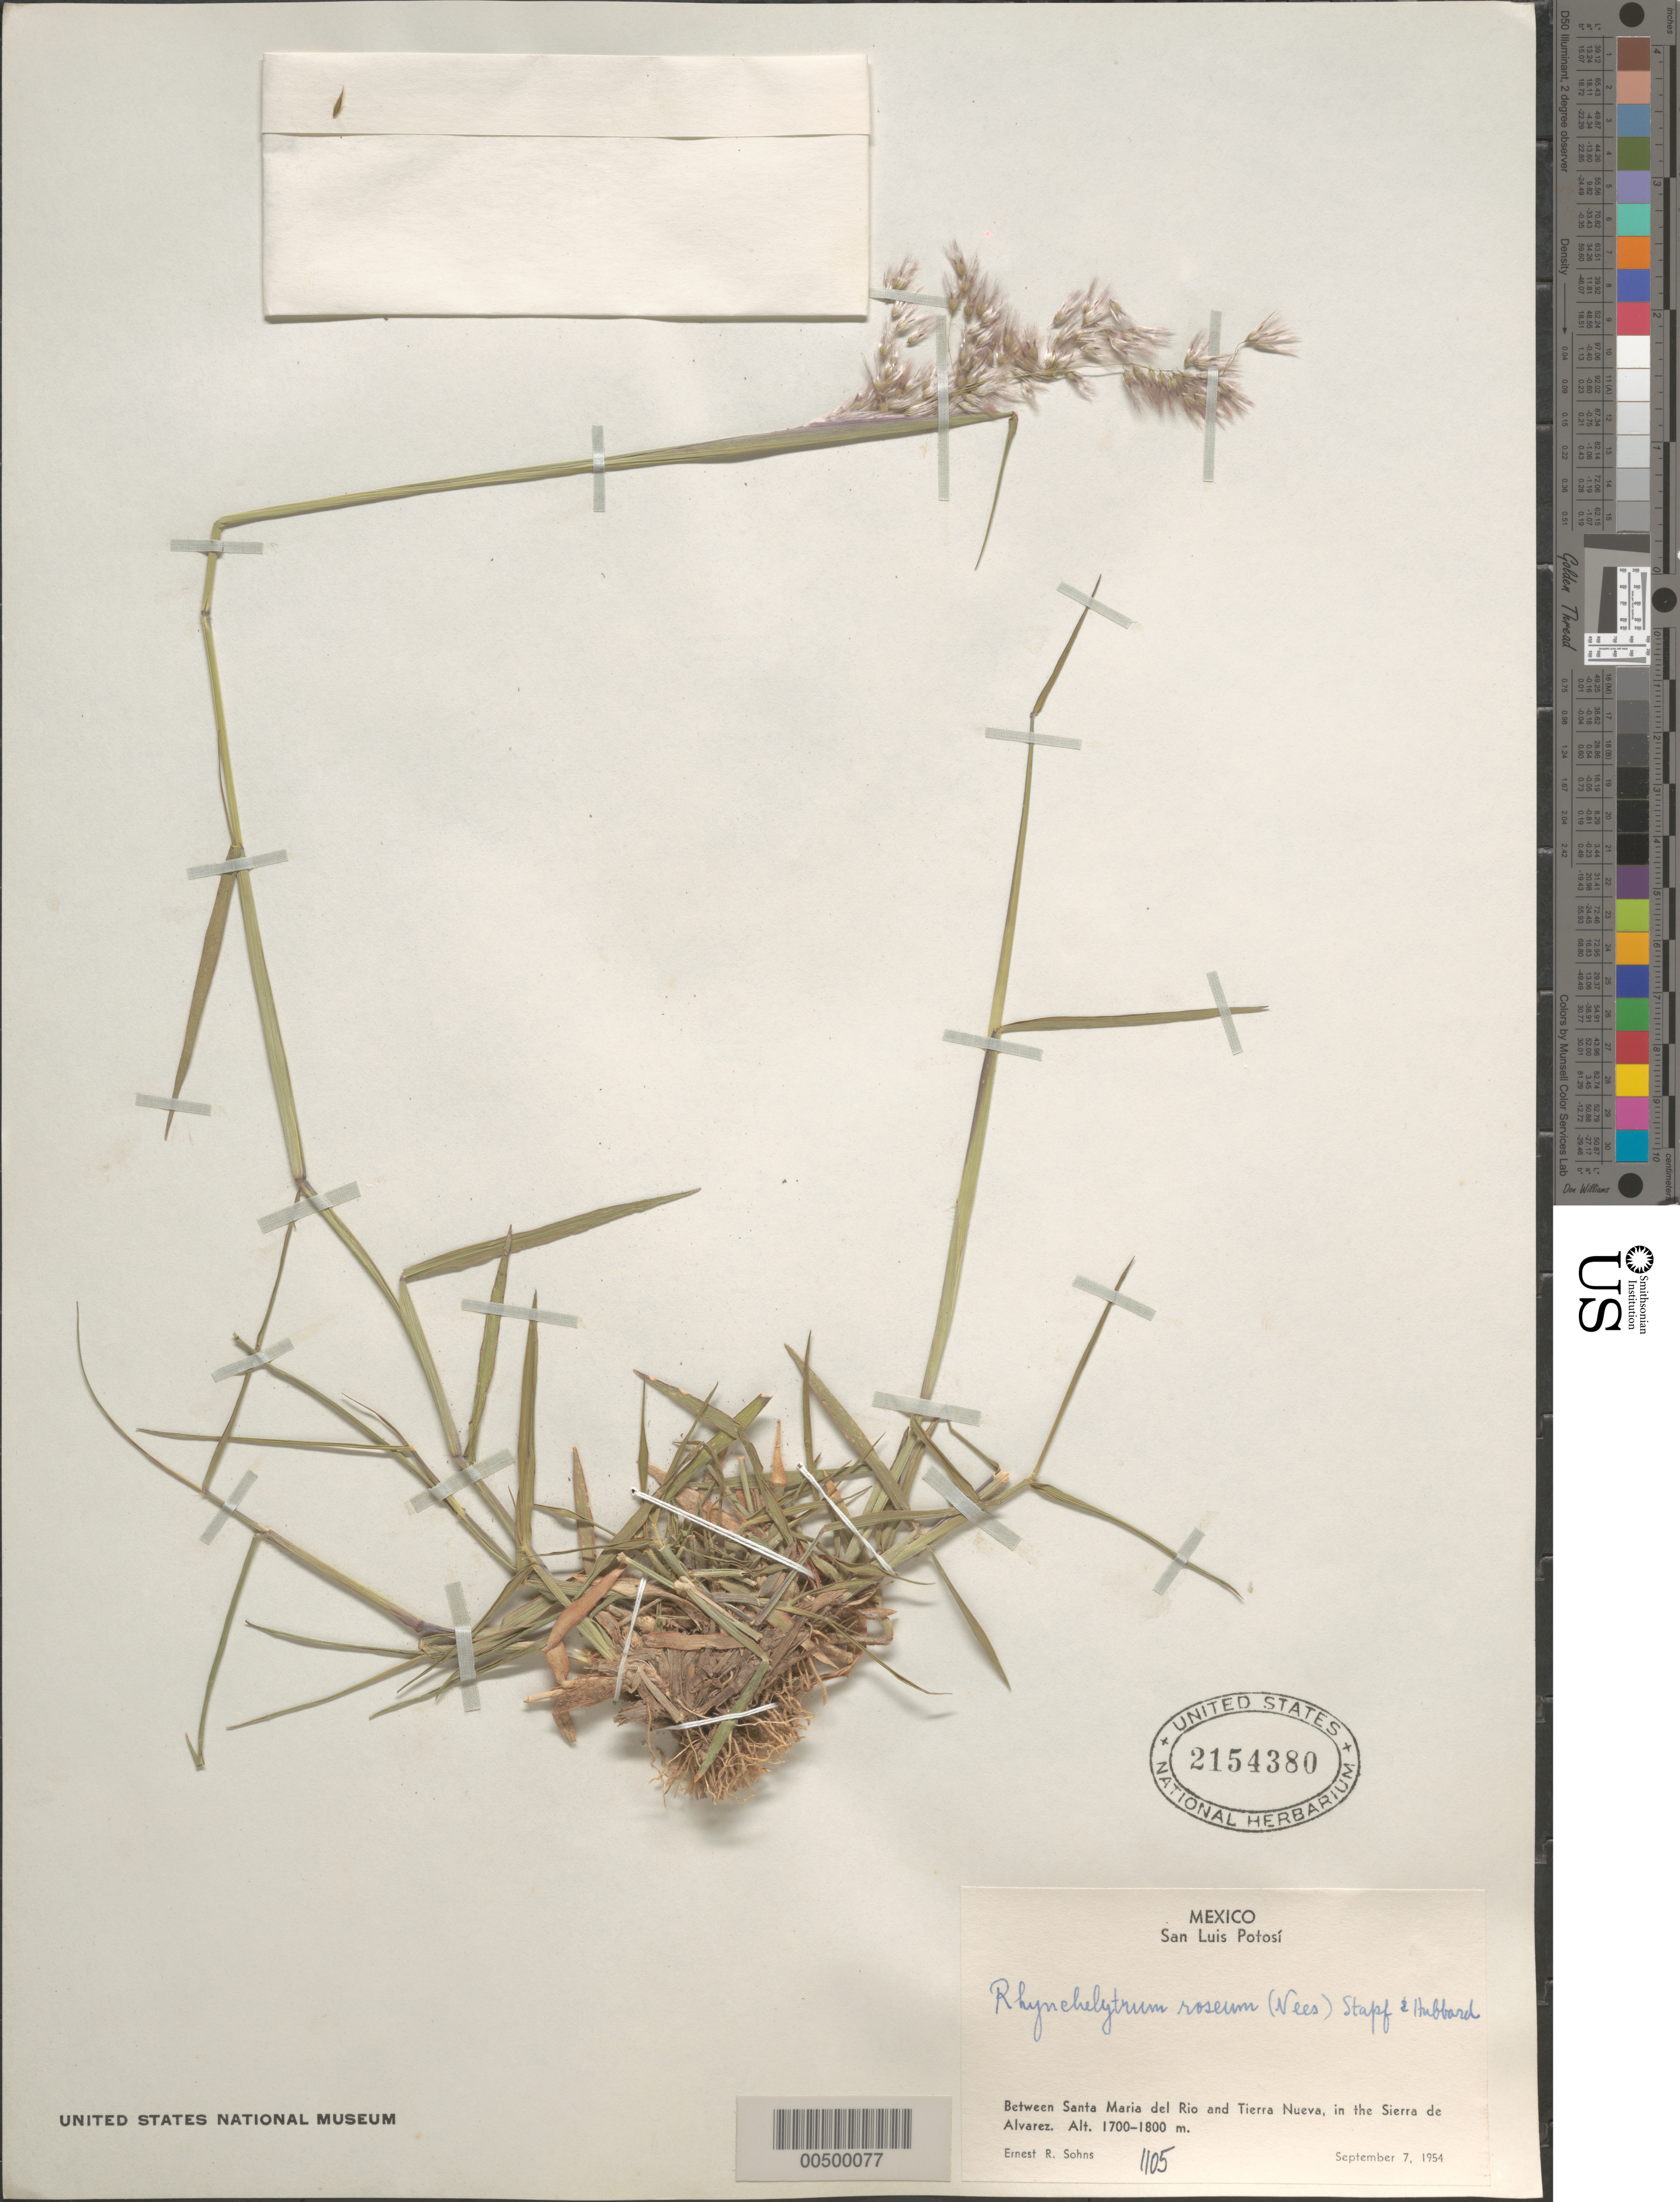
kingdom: Plantae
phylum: Tracheophyta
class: Liliopsida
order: Poales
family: Poaceae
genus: Rhynchelytrum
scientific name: Rhynchelytrum repens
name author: (Willd.) C.E. Hubb.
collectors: E. R. Sohns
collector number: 1105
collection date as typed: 7 Sep 1954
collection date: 1954-09-07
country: Mexico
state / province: San Luis Potosi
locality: Between Santa Maria del Rio and Tierra Nueva, in the Sierra de Alvarez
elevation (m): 1700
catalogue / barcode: US 2154380